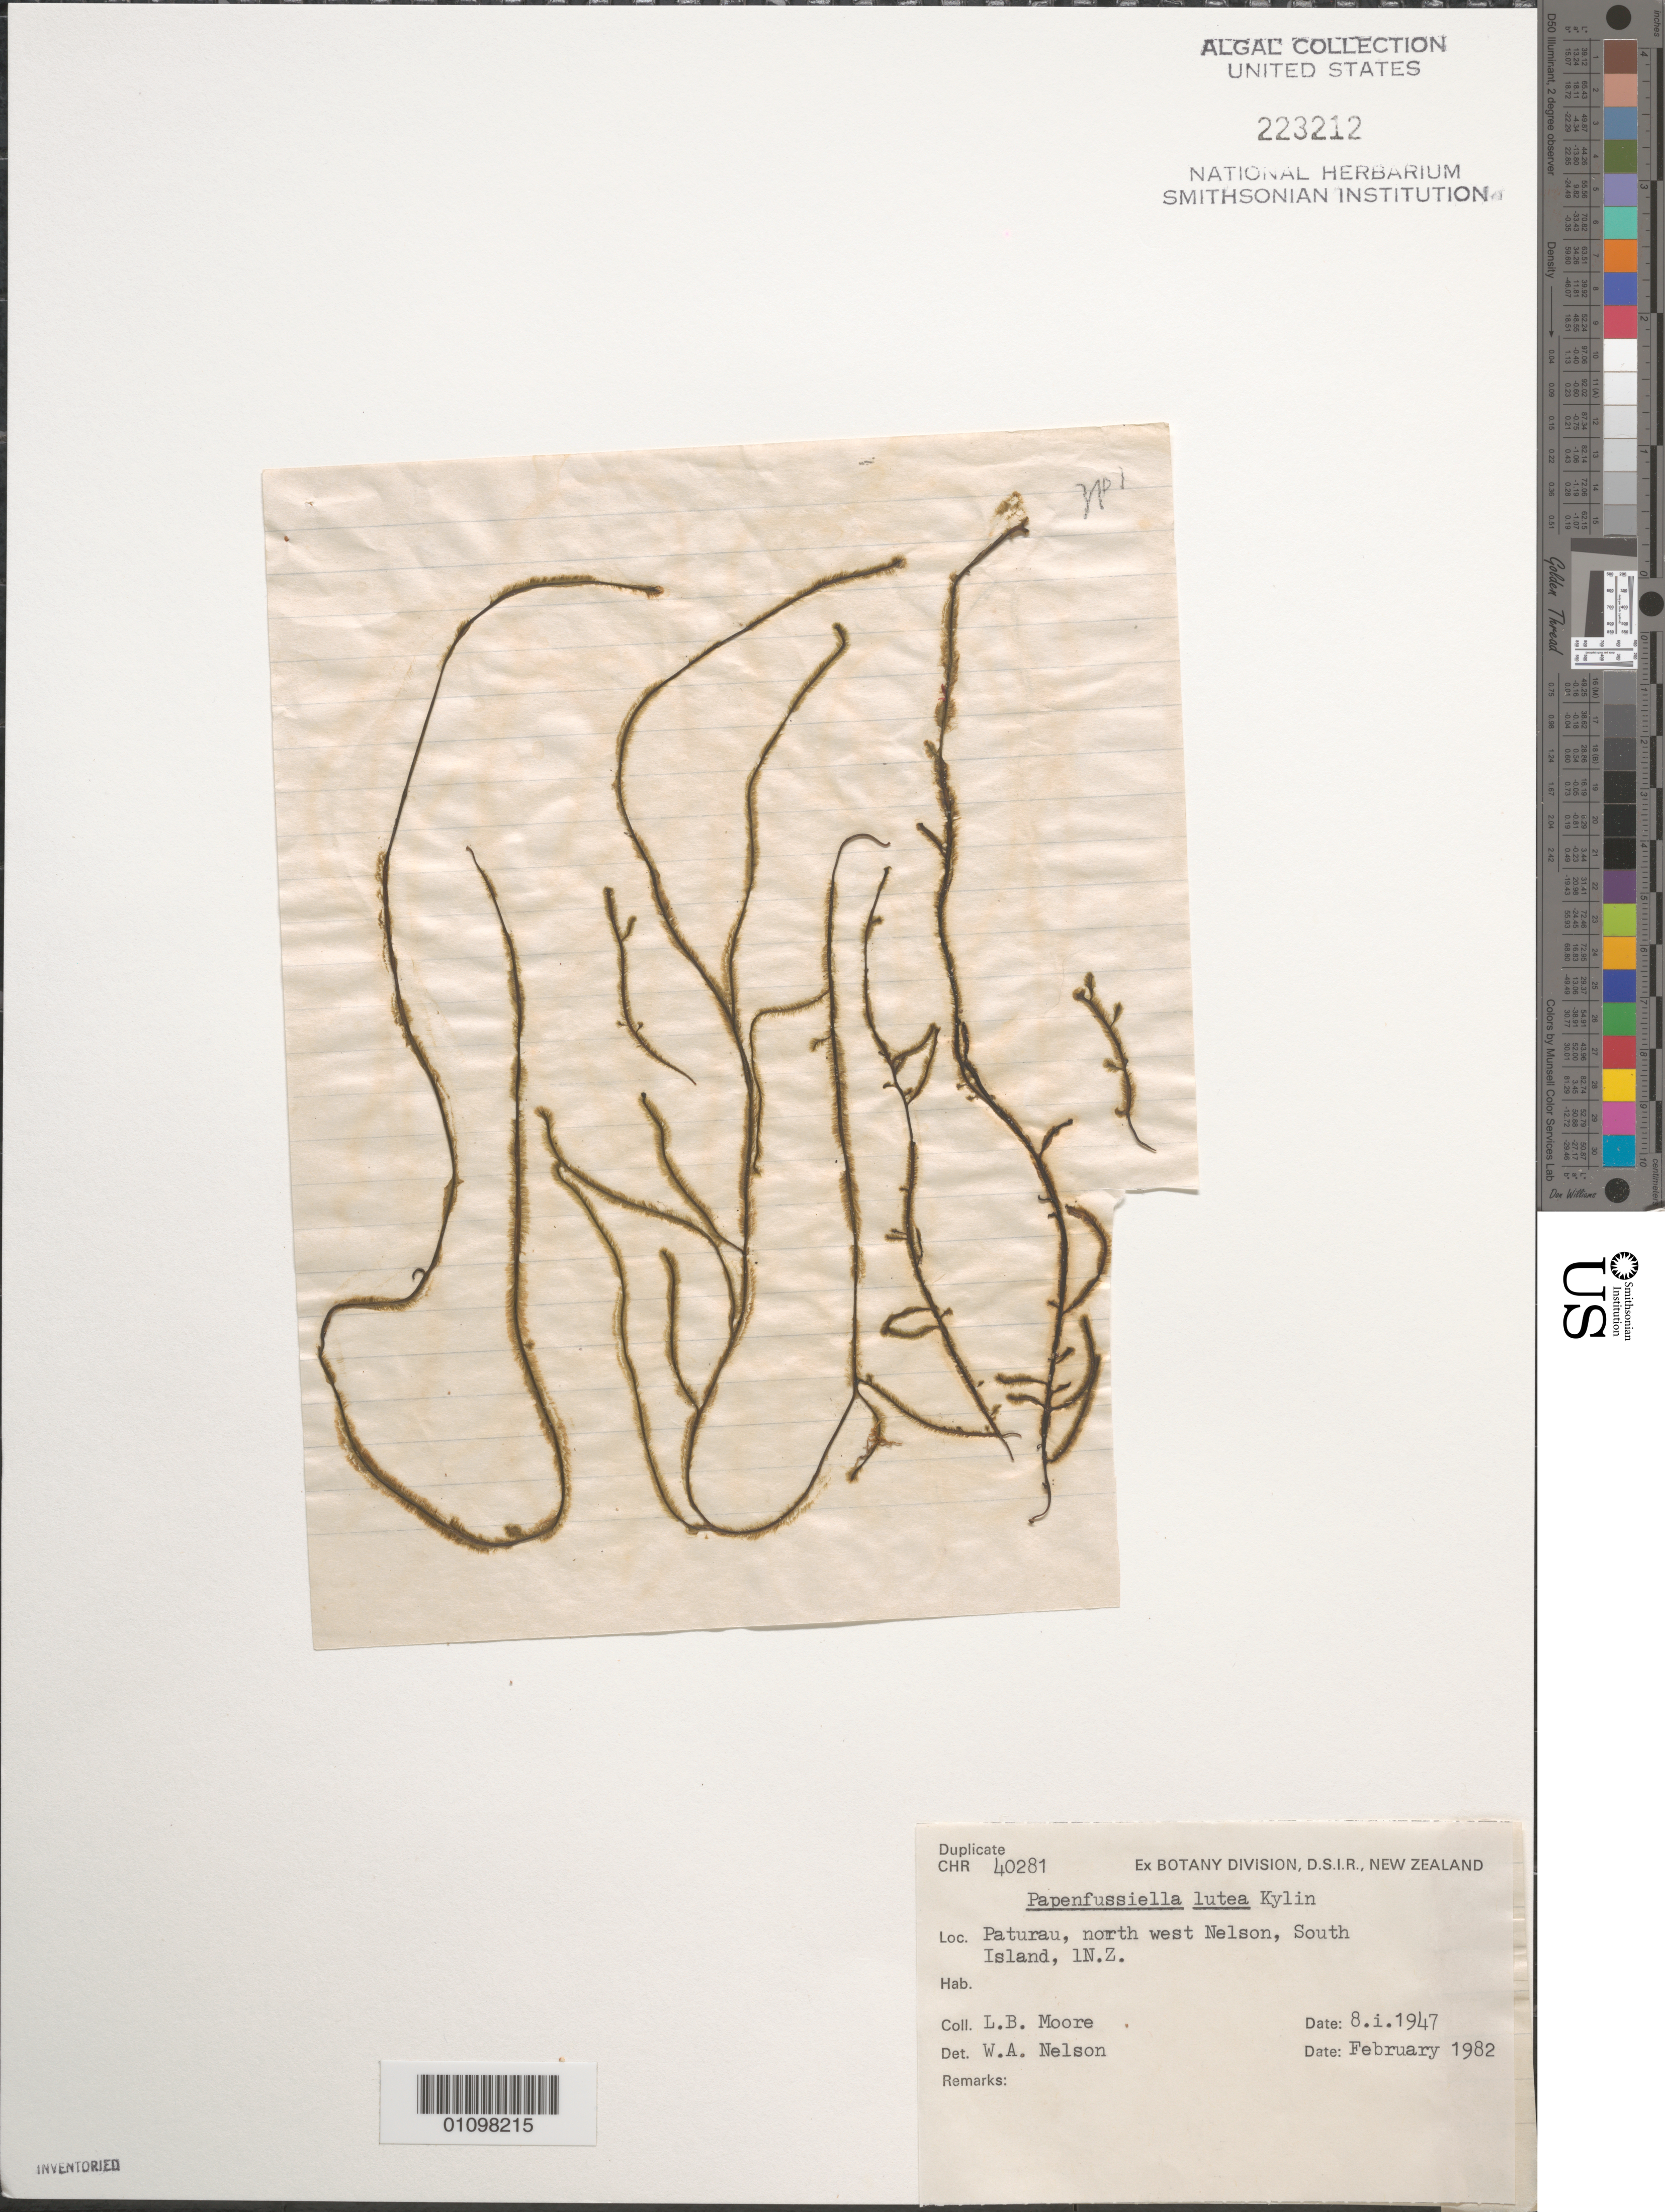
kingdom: Chromista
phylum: Ochrophyta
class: Phaeophyceae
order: Ectocarpales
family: Chordariaceae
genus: Papenfussiella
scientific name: Papenfussiella lutea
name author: Kylin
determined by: Nelson, W. A.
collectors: L. Moore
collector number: Duplicate CHR 40281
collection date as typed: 08 Jan 1947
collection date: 1947-01-08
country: New Zealand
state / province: Nelson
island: South Island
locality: Paturau, northwest Nelson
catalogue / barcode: US 223212